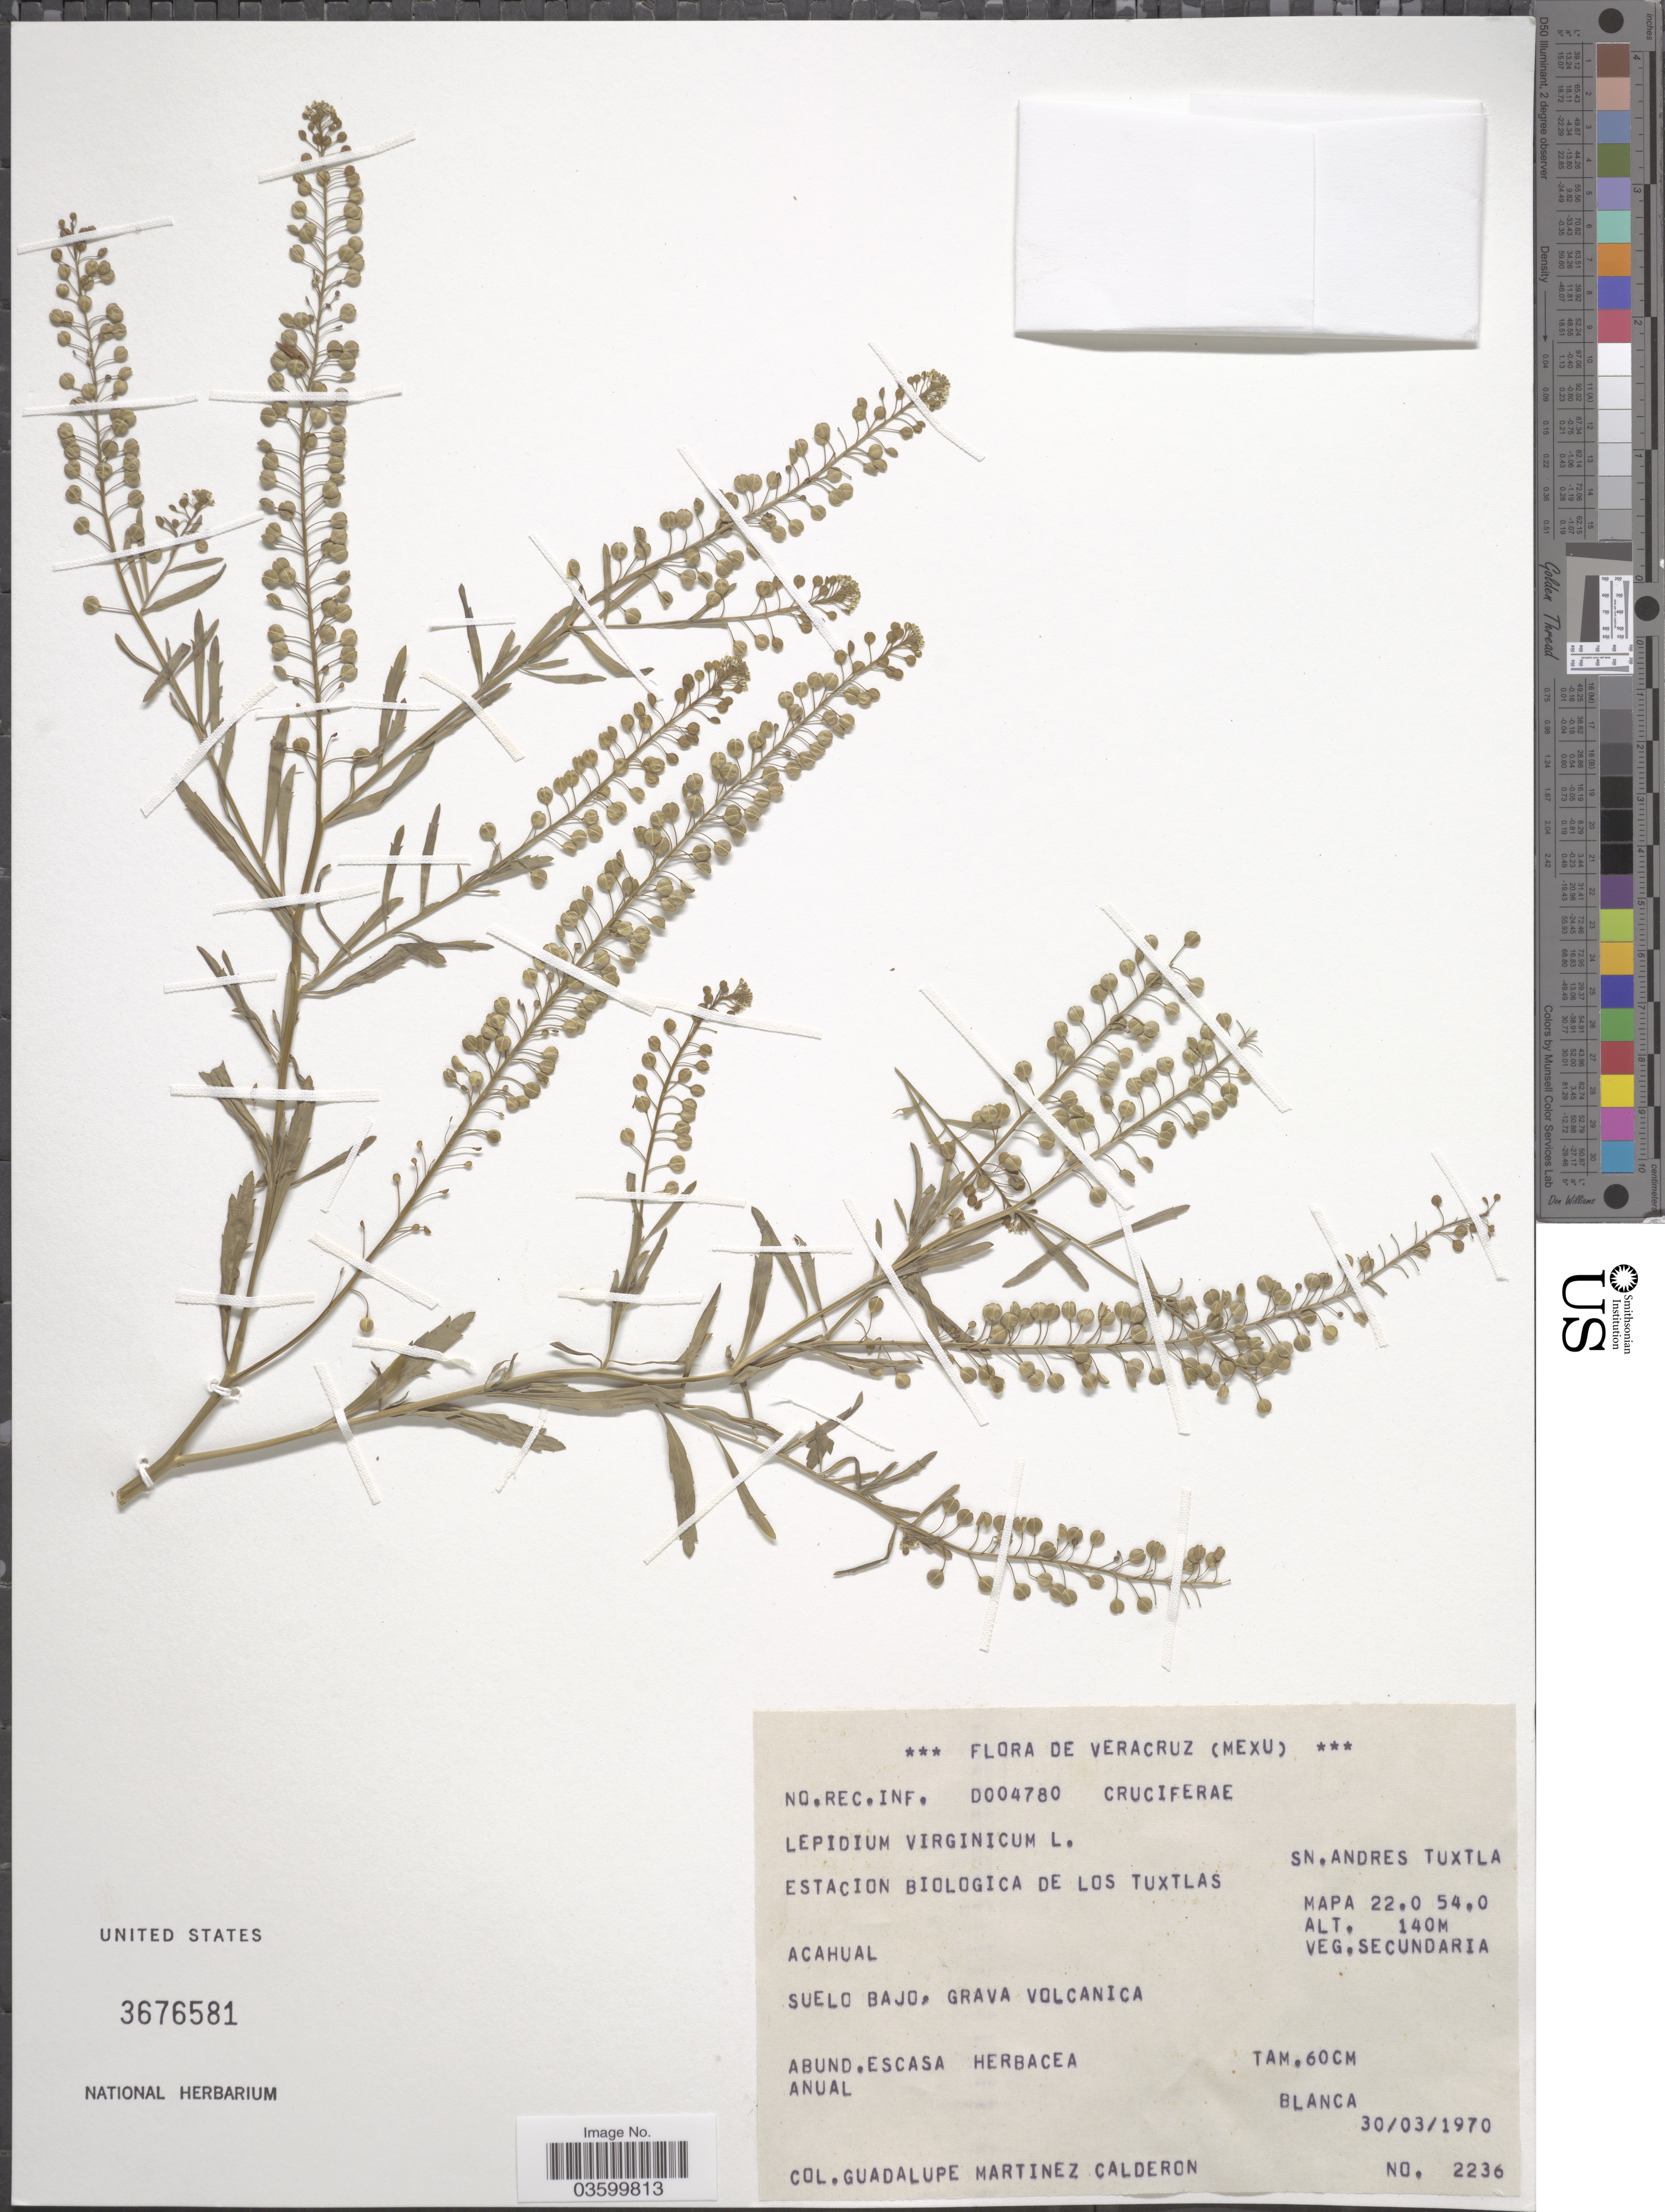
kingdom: Plantae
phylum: Tracheophyta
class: Magnoliopsida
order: Brassicales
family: Brassicaceae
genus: Lepidium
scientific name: Lepidium virginicum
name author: L.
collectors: G. Martinez-C.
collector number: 2236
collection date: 1970-03-30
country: Mexico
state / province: Veracruz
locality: Veracruz. Estacion Biologica de Los Tuxtlas. Sn. Andres Tuxtla. Mapa 22.0 54.0.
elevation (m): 140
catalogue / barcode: US 3676581